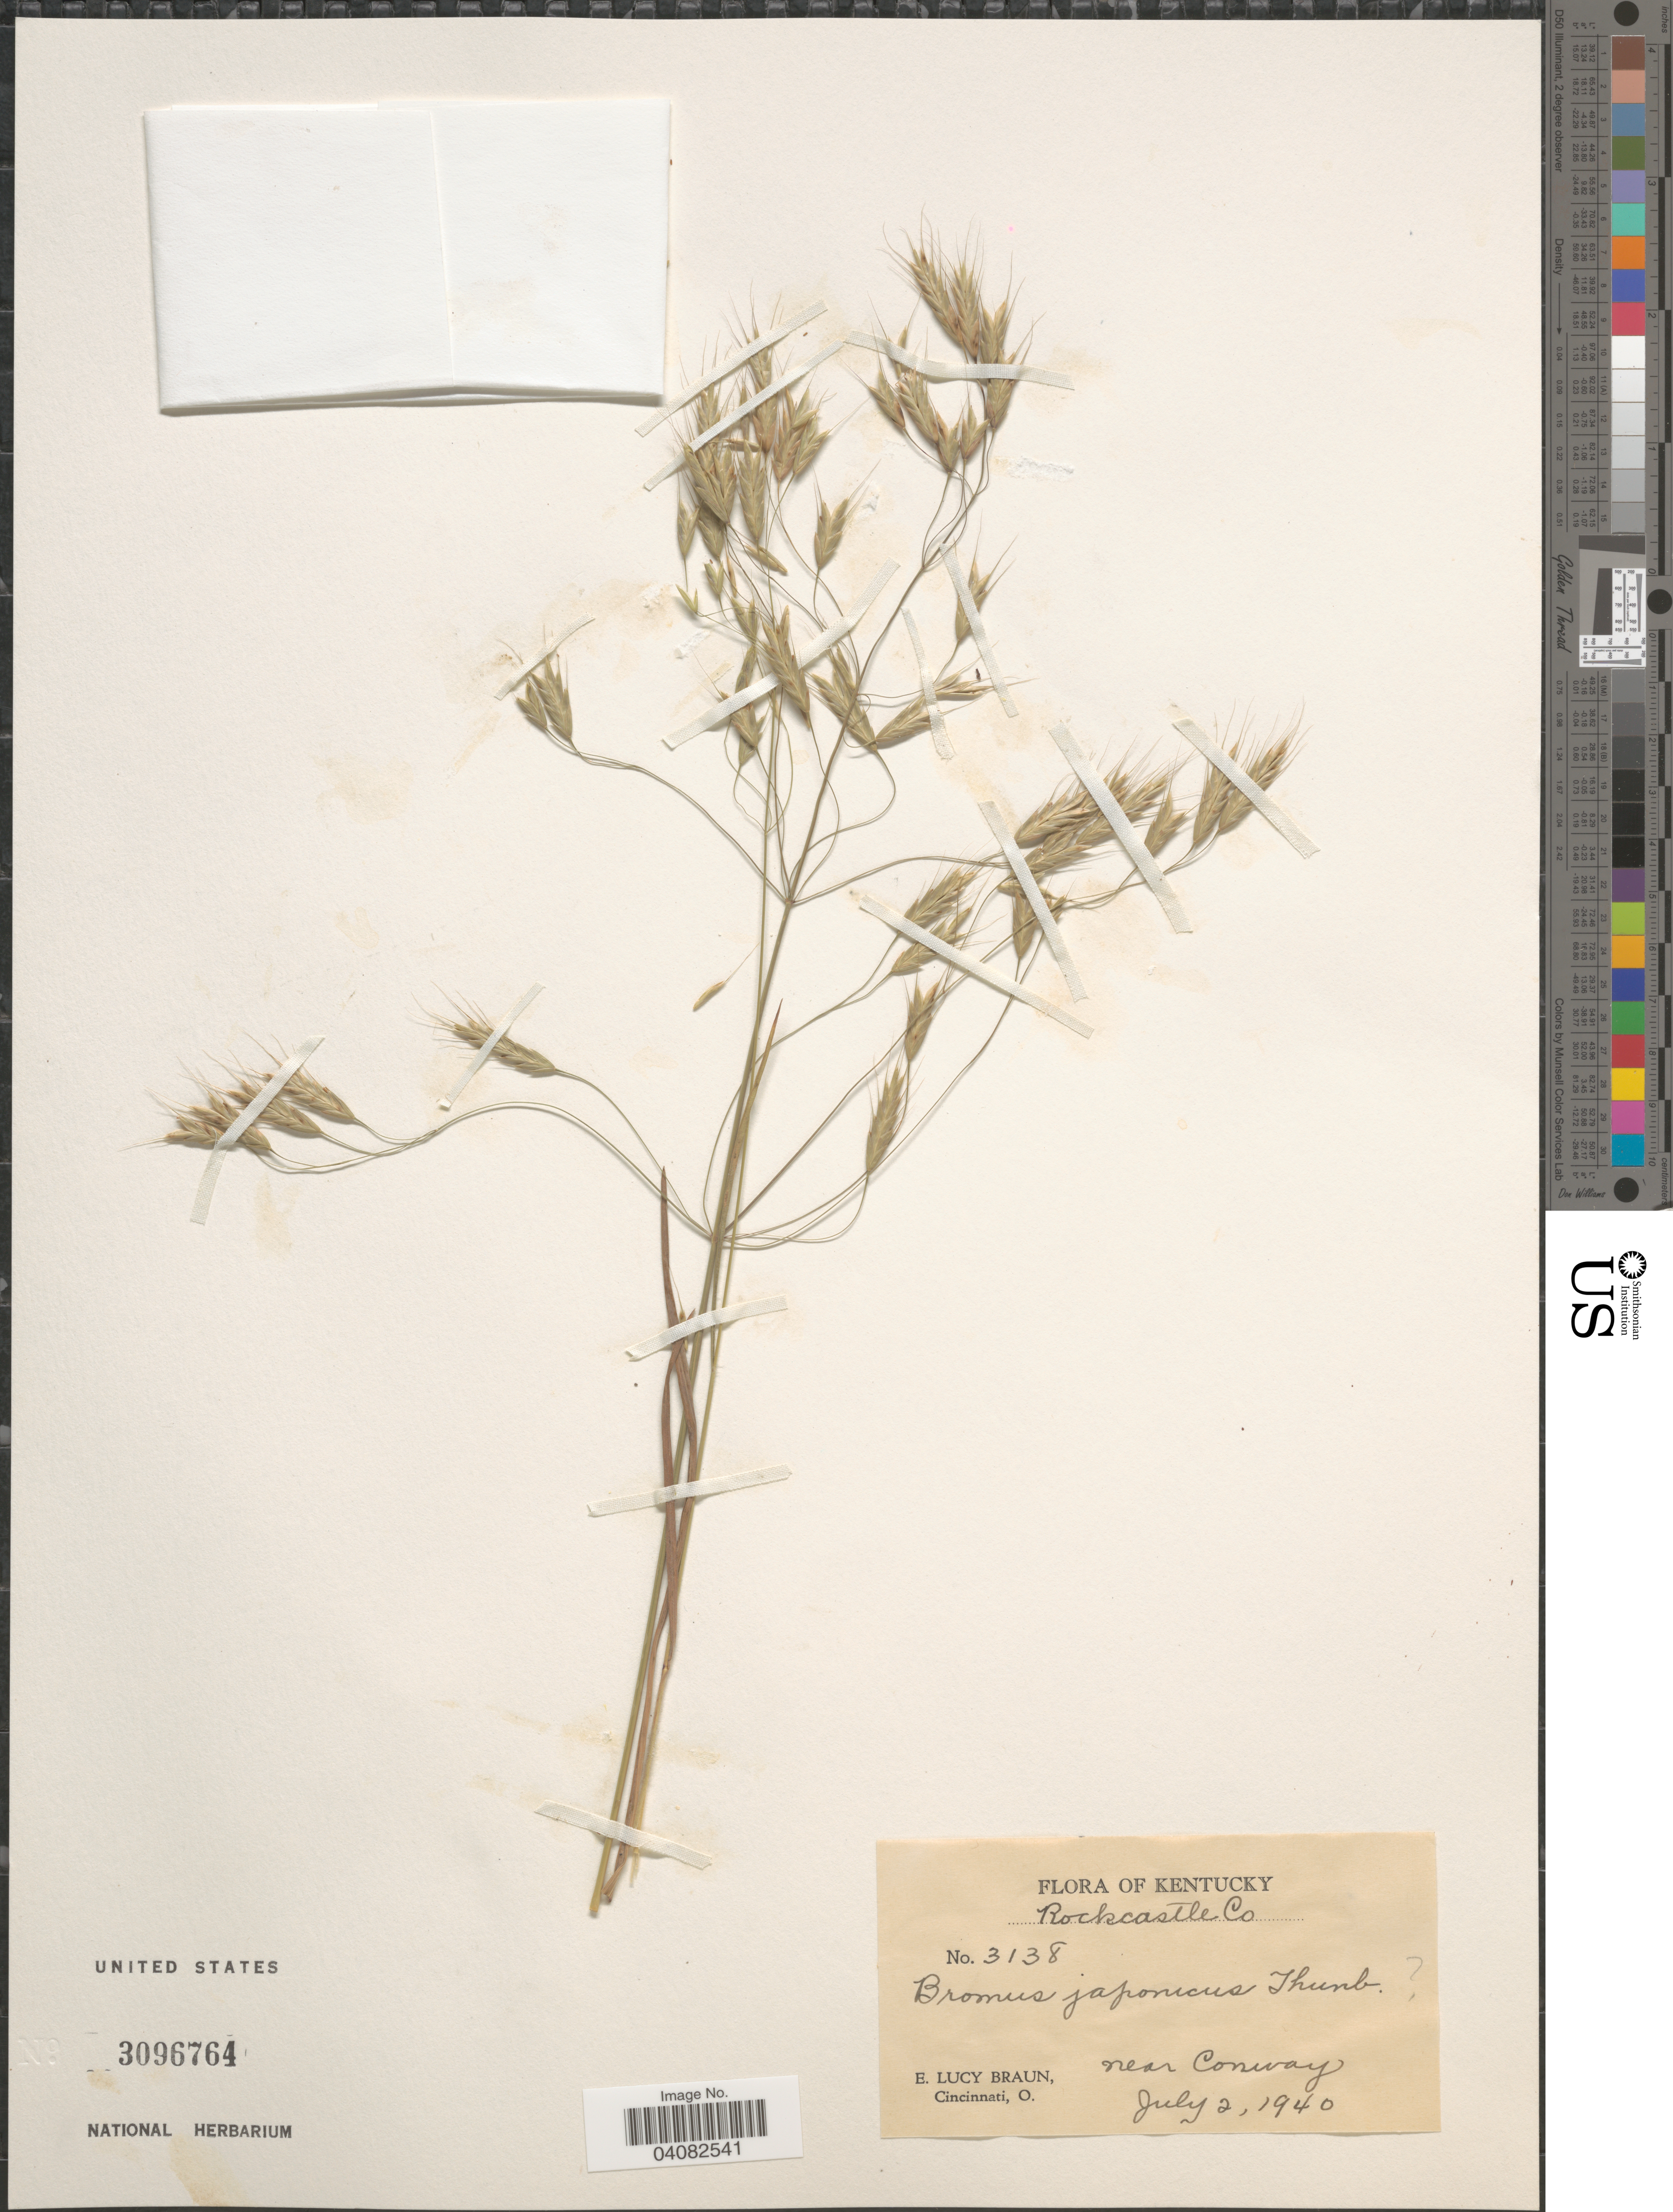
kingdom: Plantae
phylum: Tracheophyta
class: Liliopsida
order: Poales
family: Poaceae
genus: Bromus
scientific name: Bromus japonicus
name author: Houtt.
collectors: E. L. Braun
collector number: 3138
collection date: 1940-07-02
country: United States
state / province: Kentucky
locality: Rockcastle Co. Near Conway.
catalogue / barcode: US 3096764